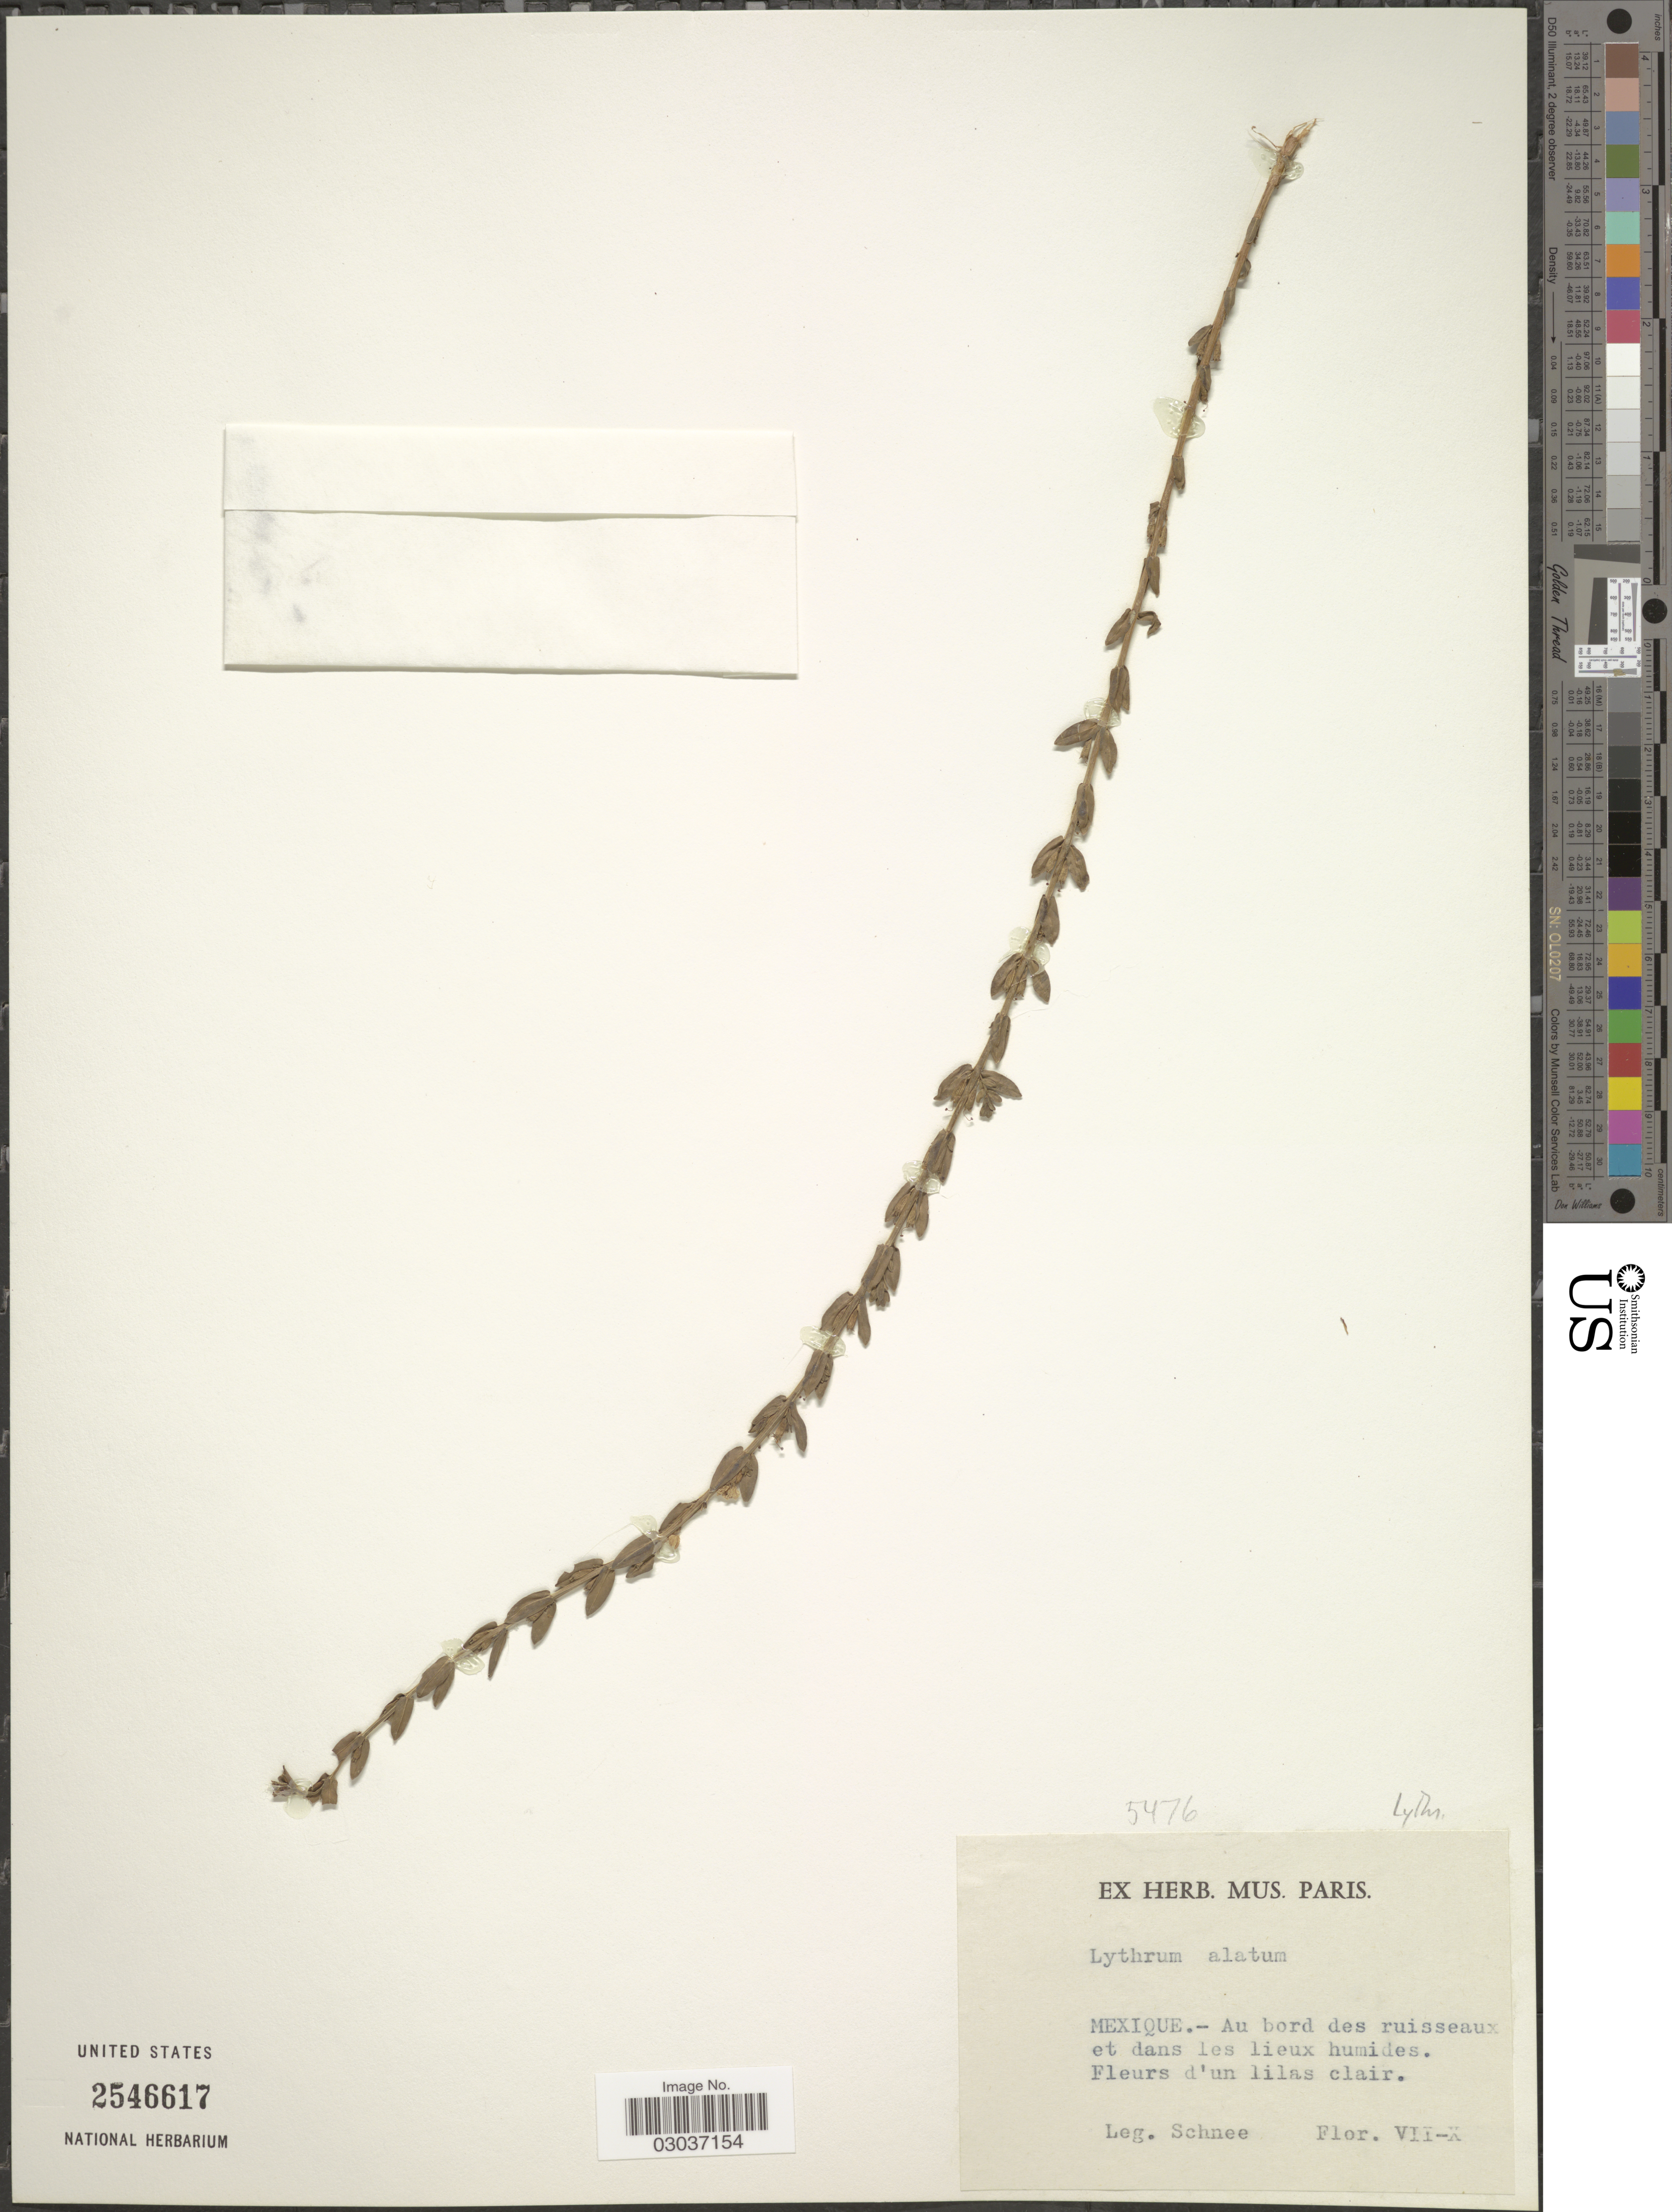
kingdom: Plantae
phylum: Tracheophyta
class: Magnoliopsida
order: Myrtales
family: Lythraceae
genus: Lythrum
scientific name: Lythrum alatum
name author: Pursh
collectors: -- Schnée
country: Mexico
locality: Au bord des ruisseaux et dans les lieux humides.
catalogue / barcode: US 2546617